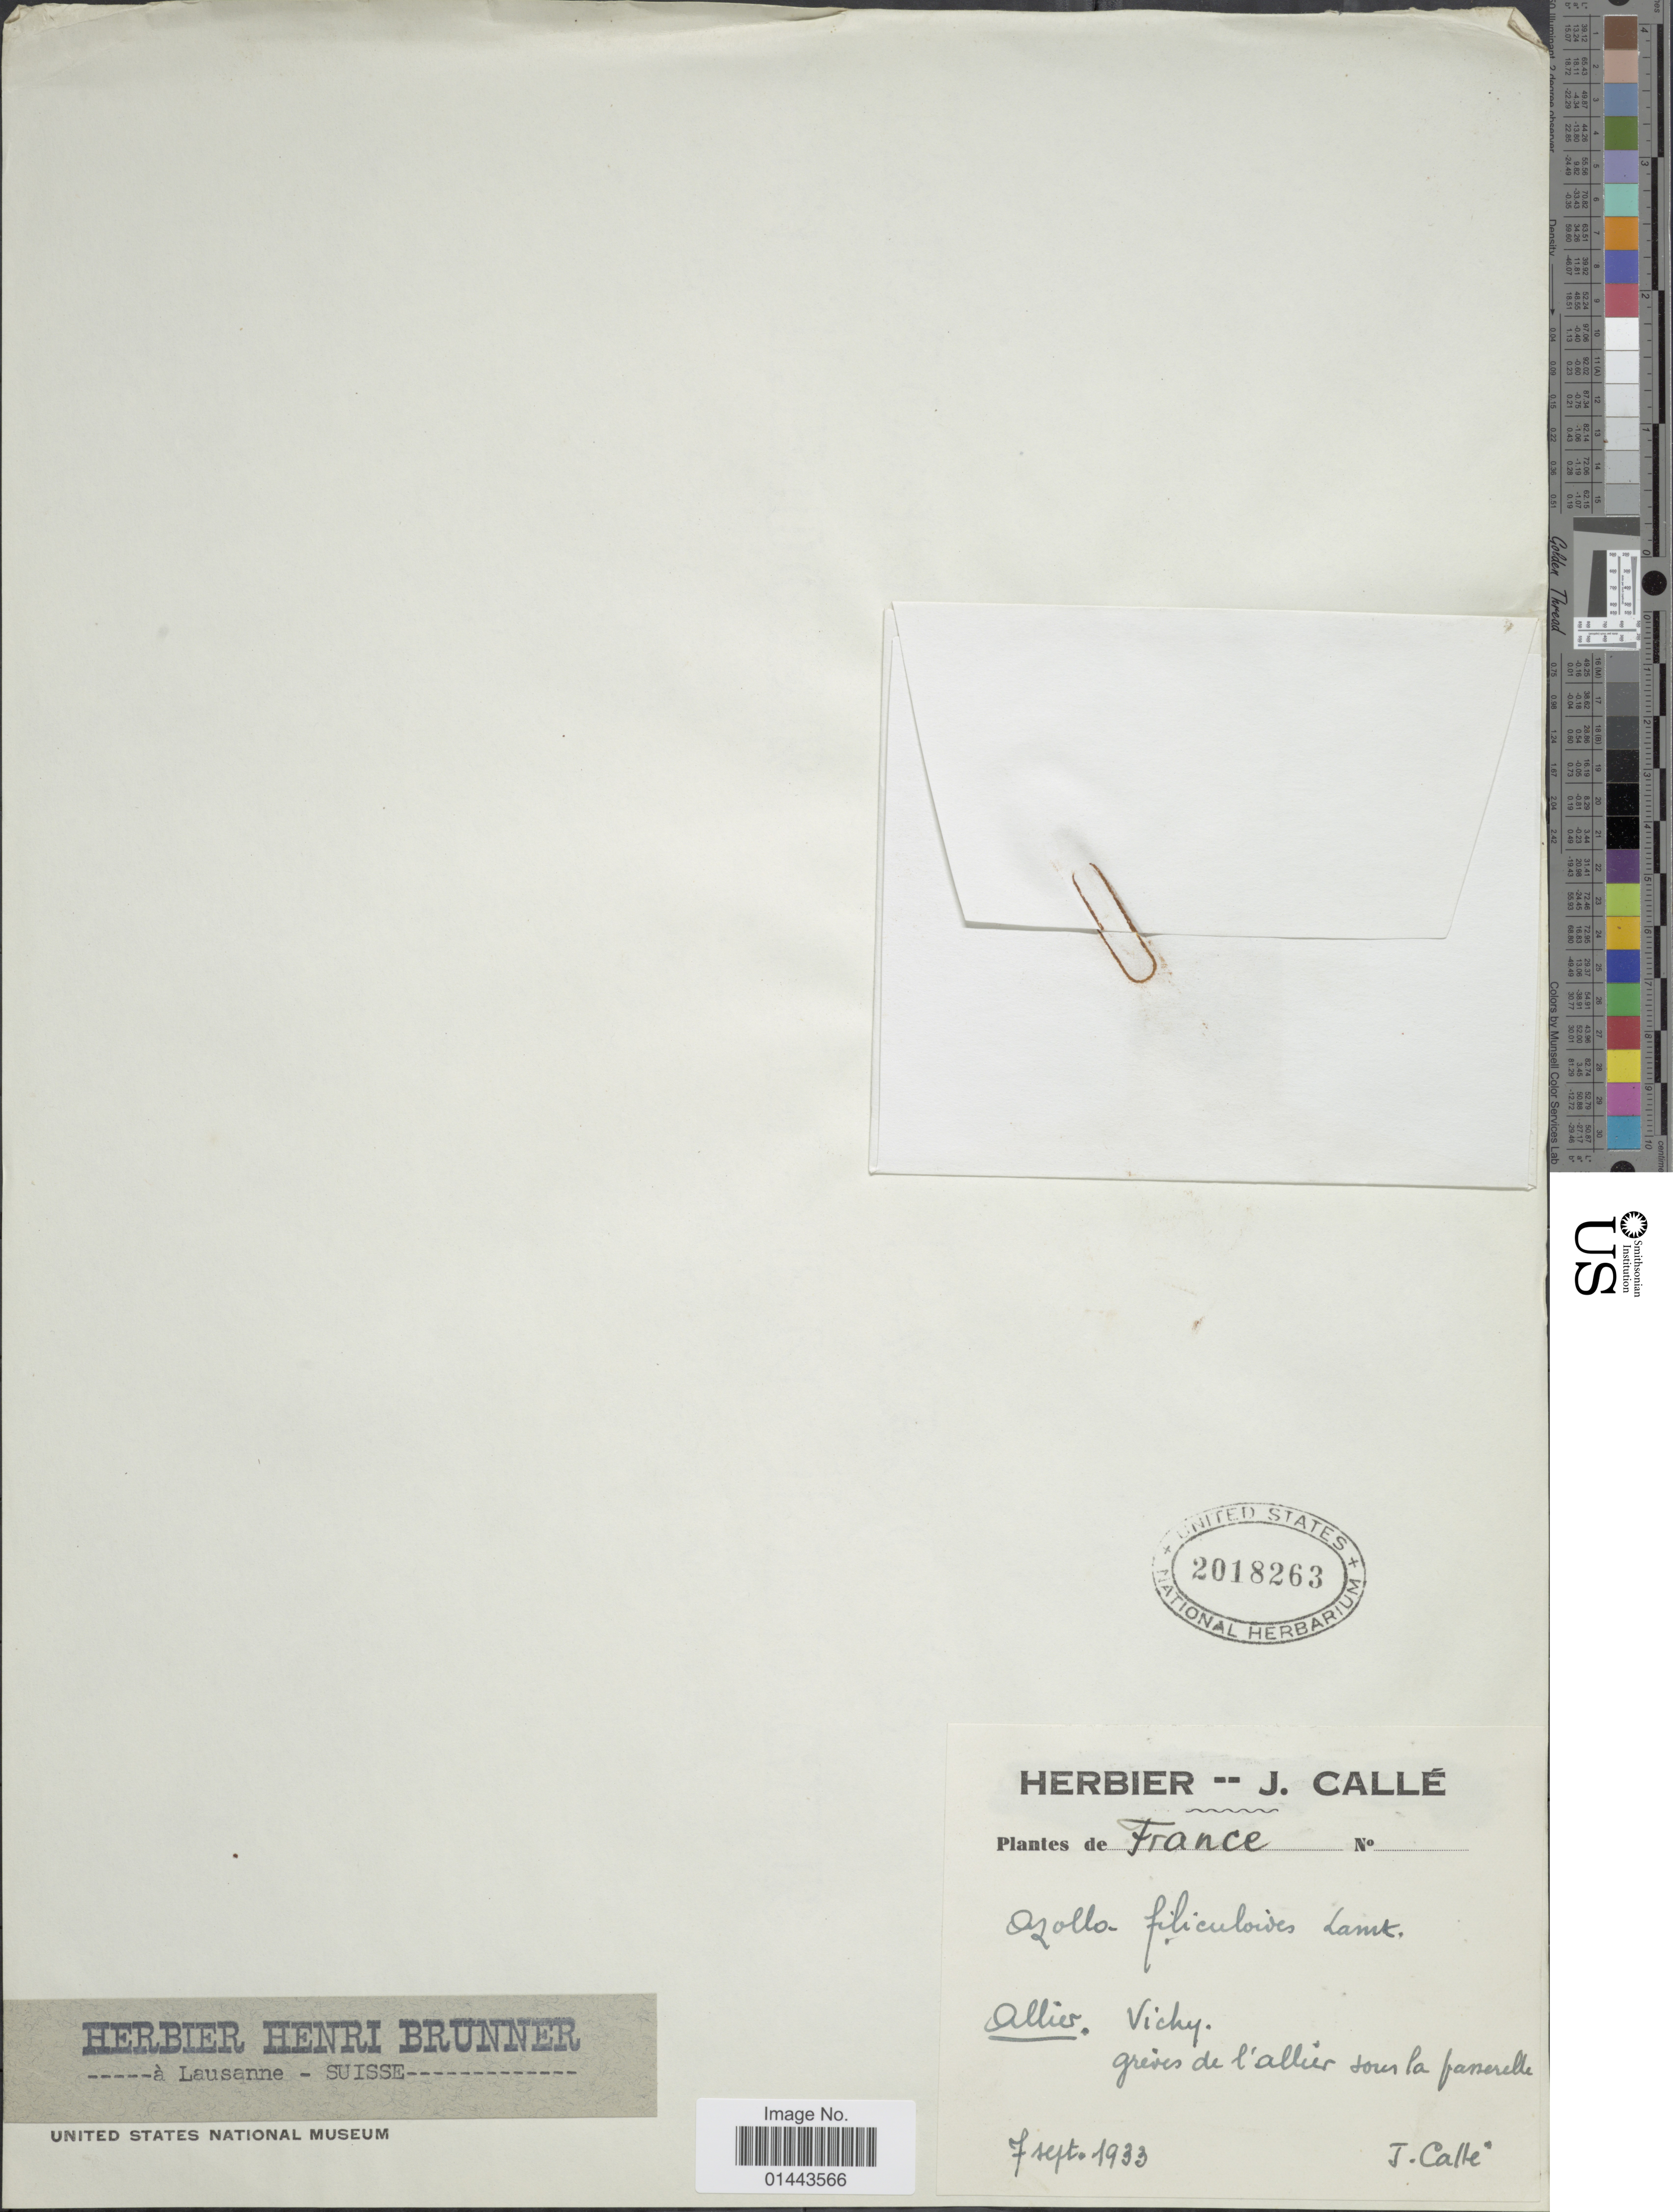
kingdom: Plantae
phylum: Tracheophyta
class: Polypodiopsida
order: Salviniales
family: Salviniaceae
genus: Azolla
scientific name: Azolla filiculoides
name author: Lam.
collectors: Calle, J.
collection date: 1933-09-07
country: France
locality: Allier. Vichy. grèves de l'allier tour la passerelle.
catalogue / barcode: US 2018263